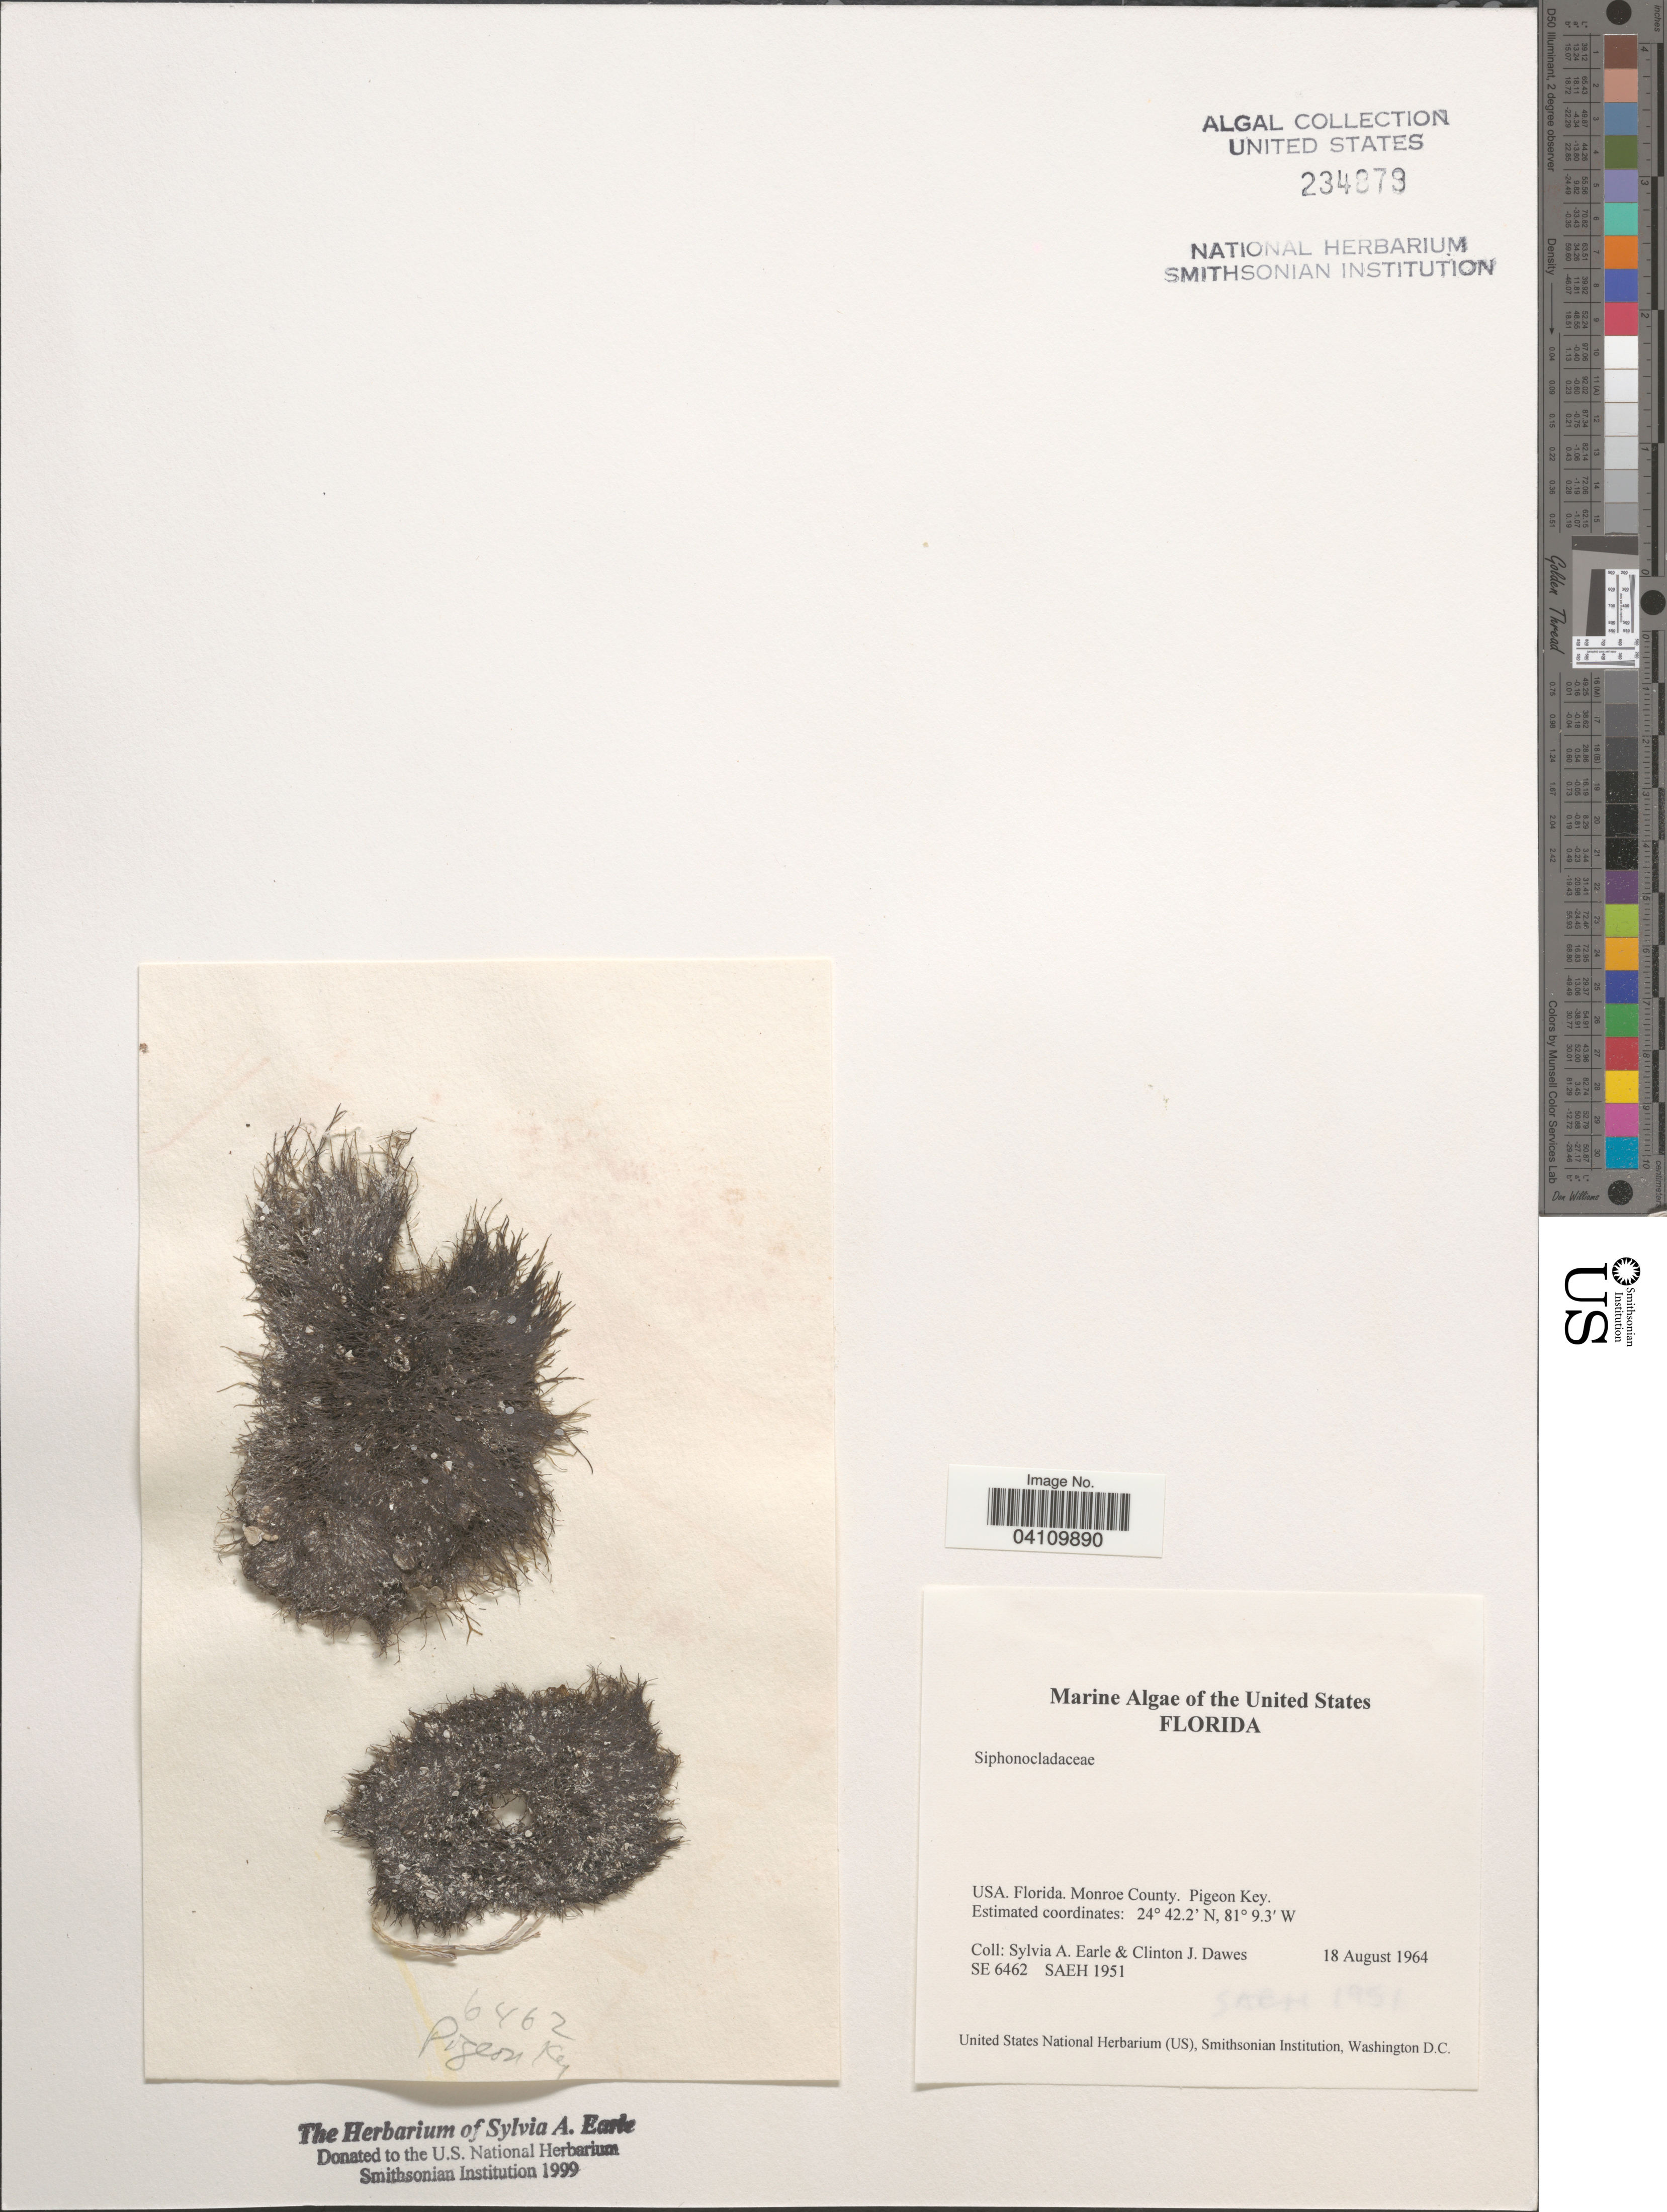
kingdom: Plantae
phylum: Chlorophyta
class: Ulvophyceae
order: Siphonocladales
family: Siphonocladaceae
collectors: S. A. Earle & C. Dawes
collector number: SE 6462/SAEH 1951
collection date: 1964-08-18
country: United States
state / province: Florida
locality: Monroe County. Pigeon Key.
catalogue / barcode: US 234879